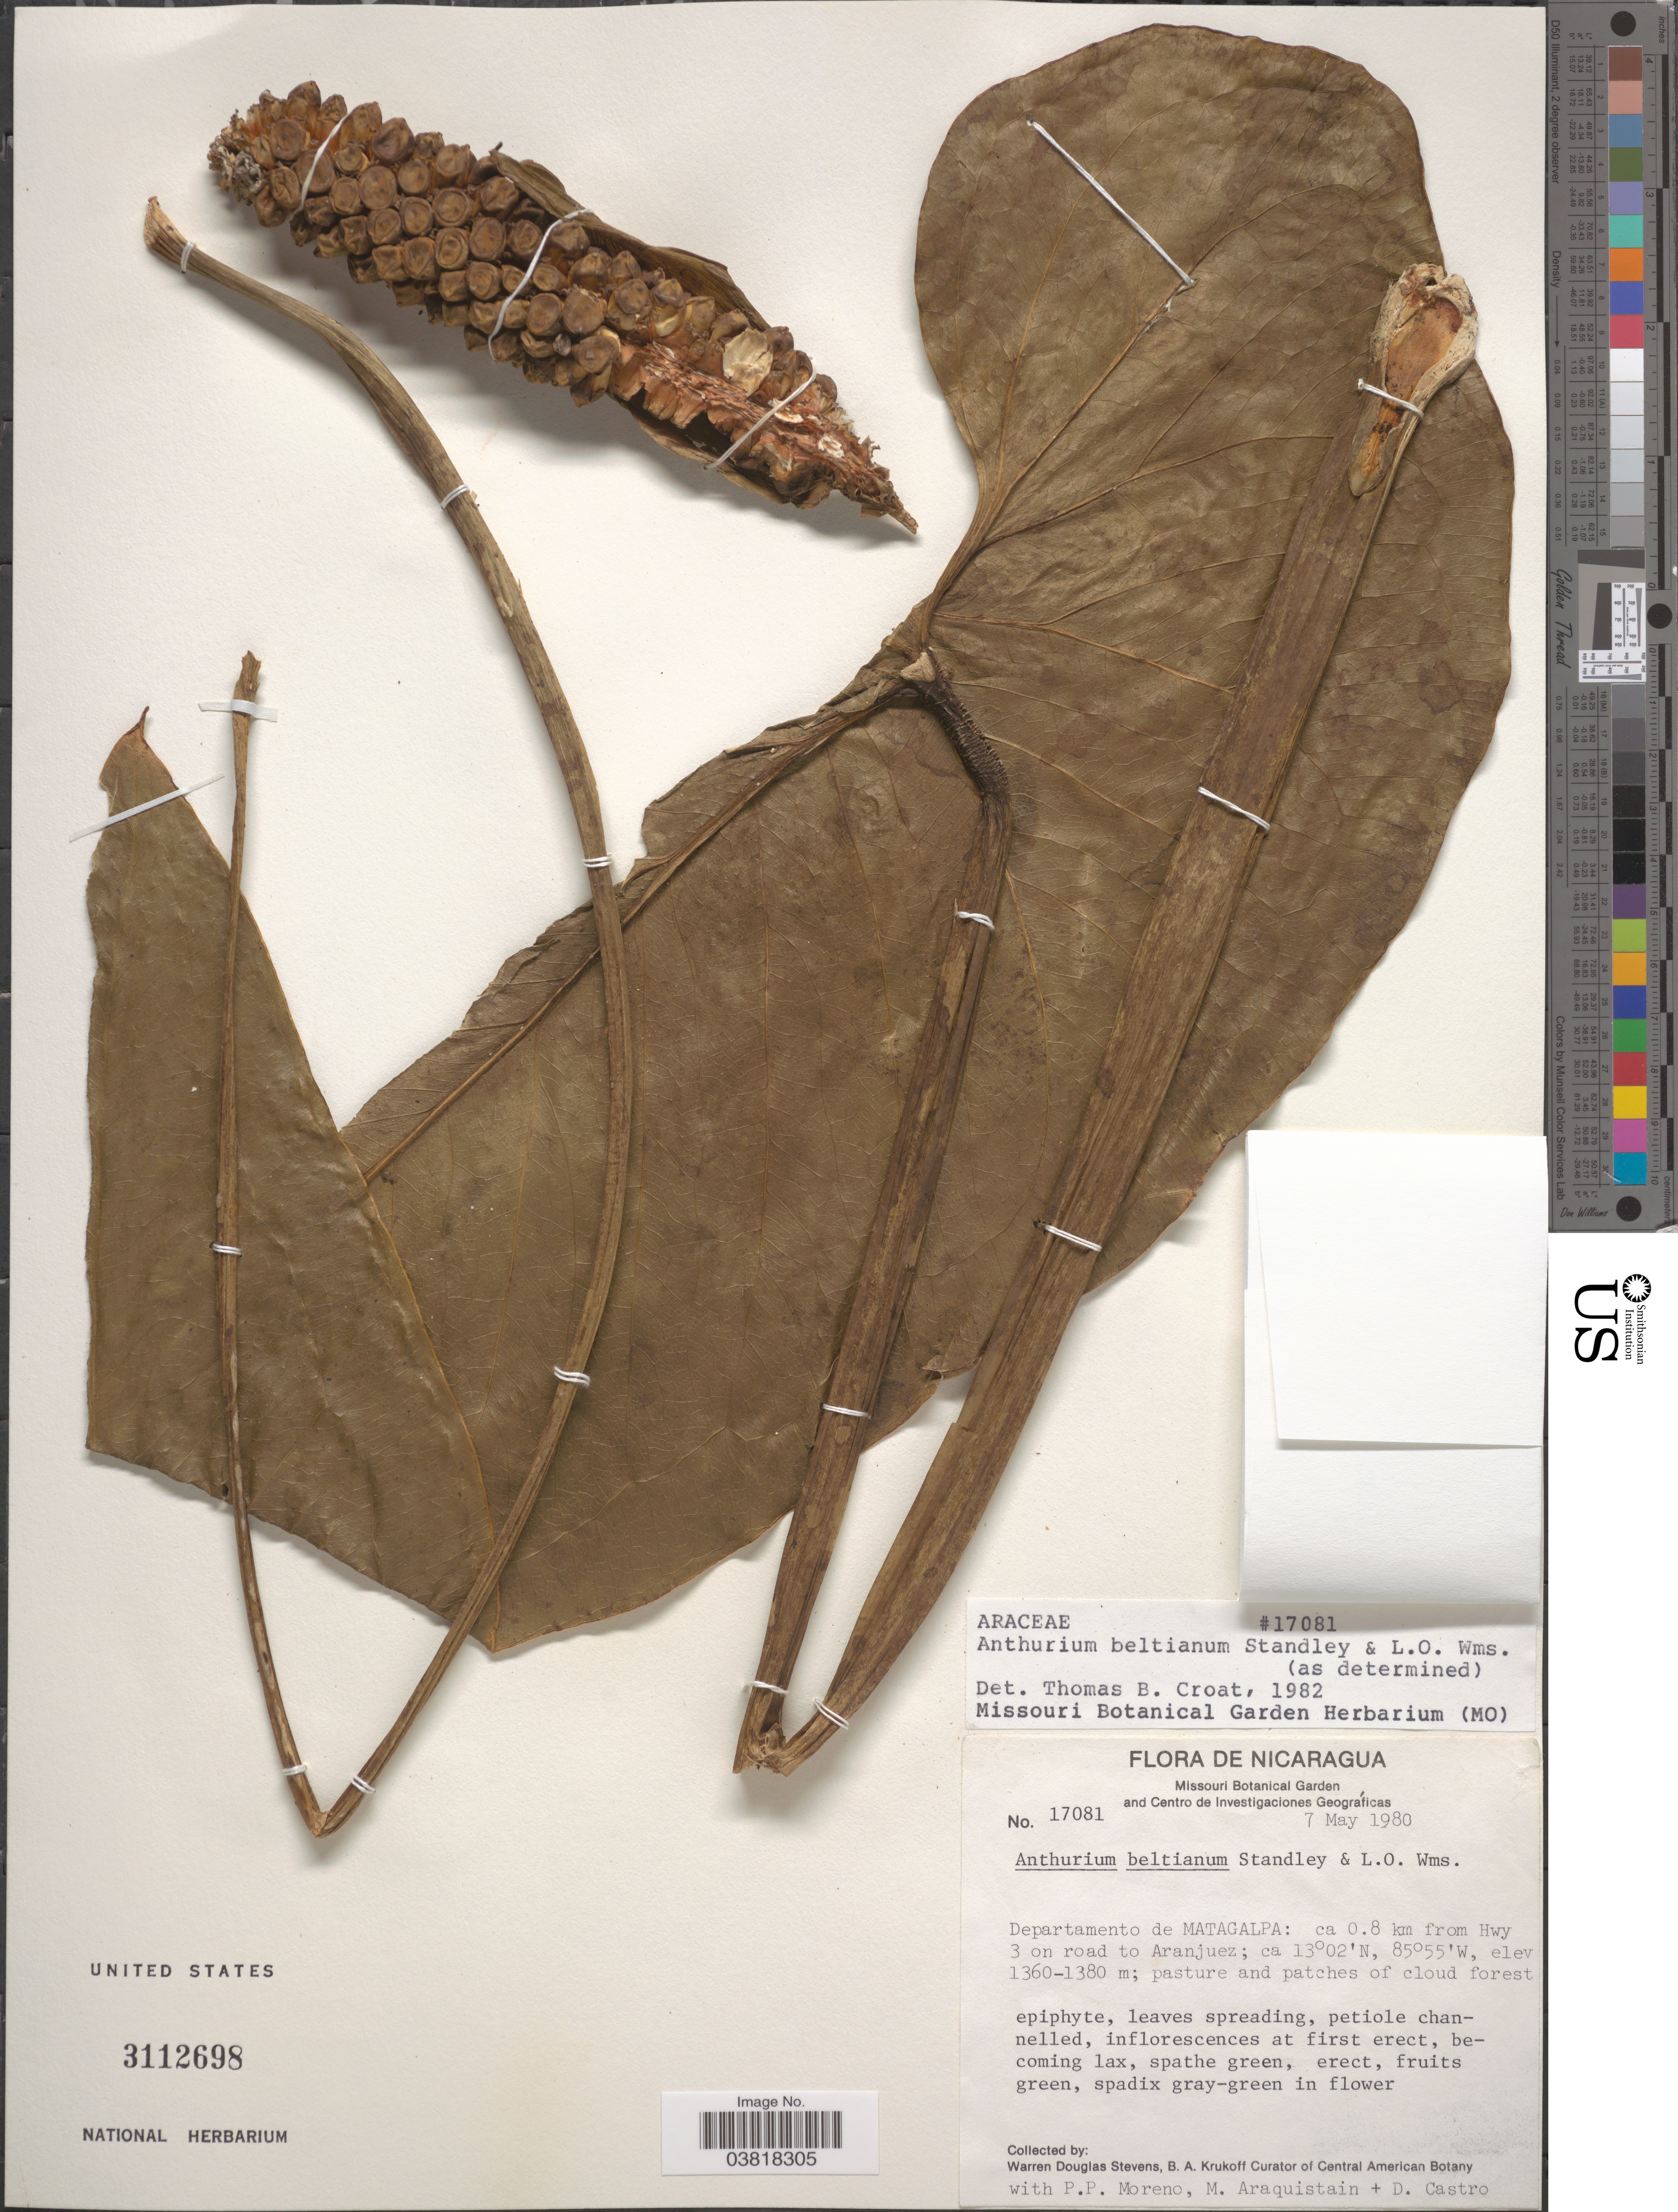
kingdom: Plantae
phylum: Tracheophyta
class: Liliopsida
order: Alismatales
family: Araceae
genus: Anthurium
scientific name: Anthurium beltianum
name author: Standl. & L.O. Williams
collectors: D. Stevens, P. Moreno, M. Araquistain & D. Castro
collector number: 17081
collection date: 1980-05-07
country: Nicaragua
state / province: Matagalpa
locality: Departamento de Matagalpa: ca 0.8 km from Hwy 3 on road to Aranjuez.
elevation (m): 1360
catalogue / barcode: US 3112698